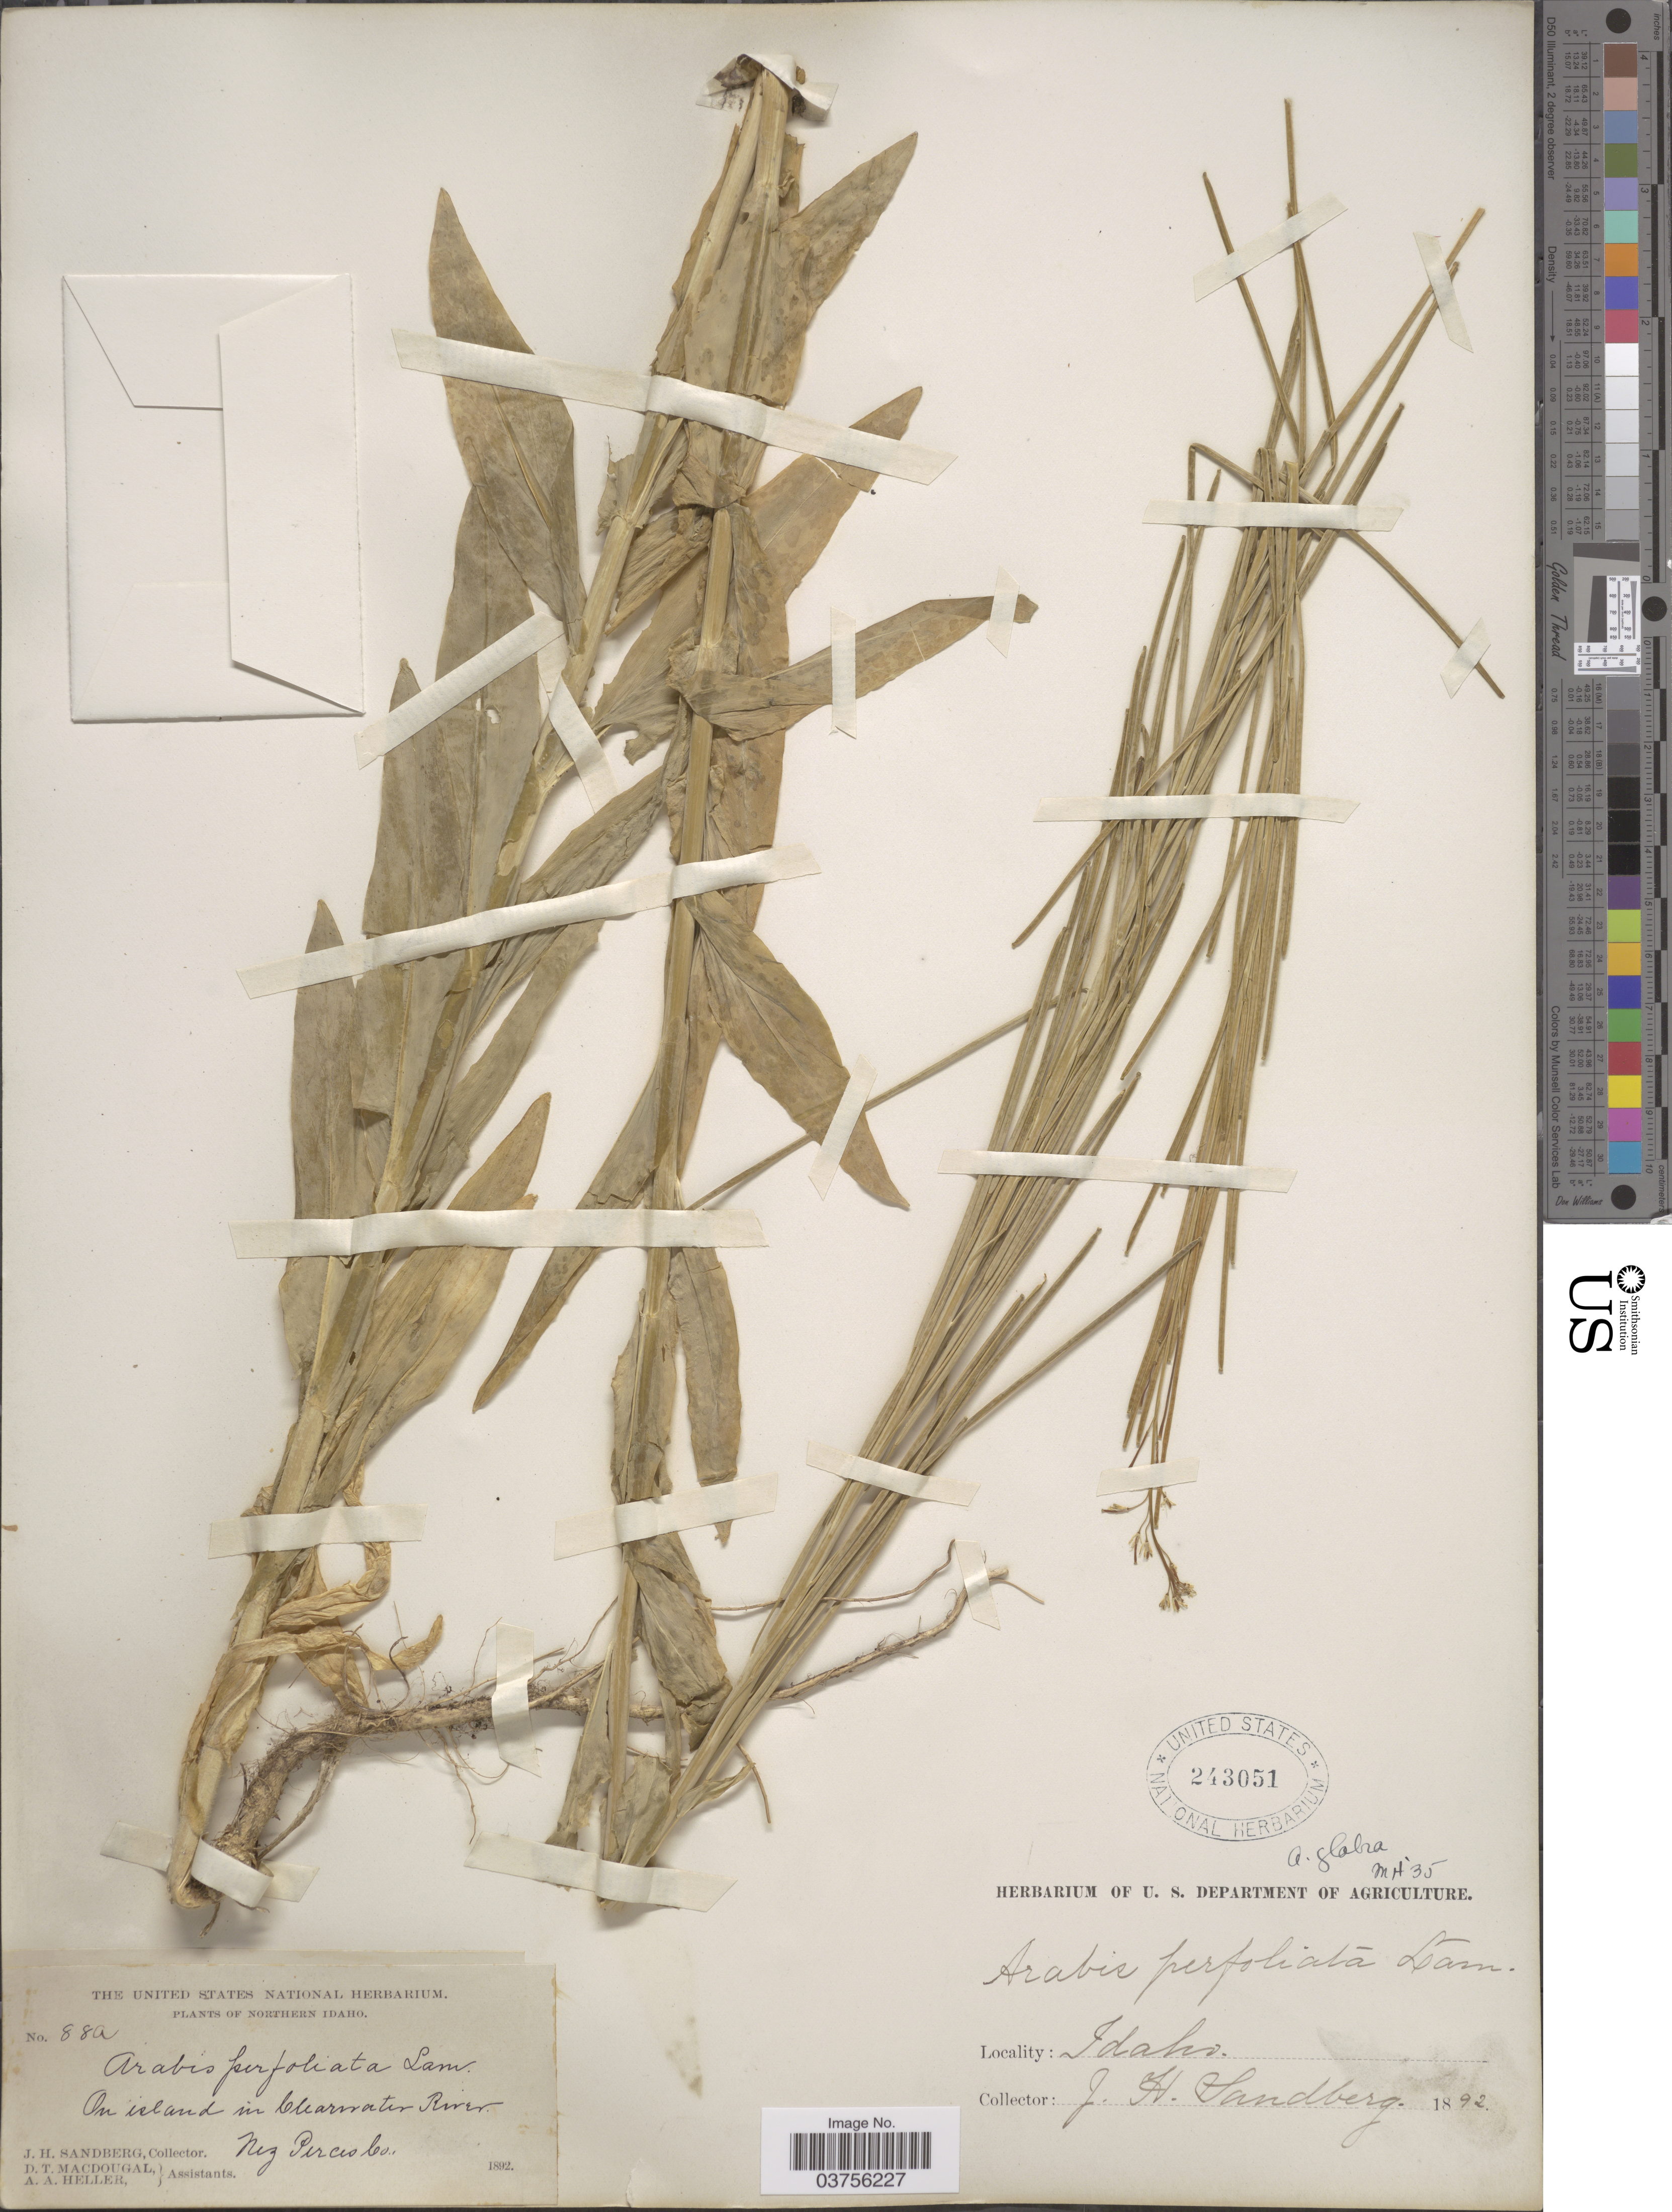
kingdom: Plantae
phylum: Tracheophyta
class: Magnoliopsida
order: Brassicales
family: Brassicaceae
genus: Turritis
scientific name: Turritis glabra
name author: L.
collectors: J. H. Sandberg, D. T. MacDougal & A. A. Heller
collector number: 88a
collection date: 1892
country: United States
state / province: Idaho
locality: Northern Idaho. On island in Clearwater River. Nez Perces Co.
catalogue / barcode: US 243051